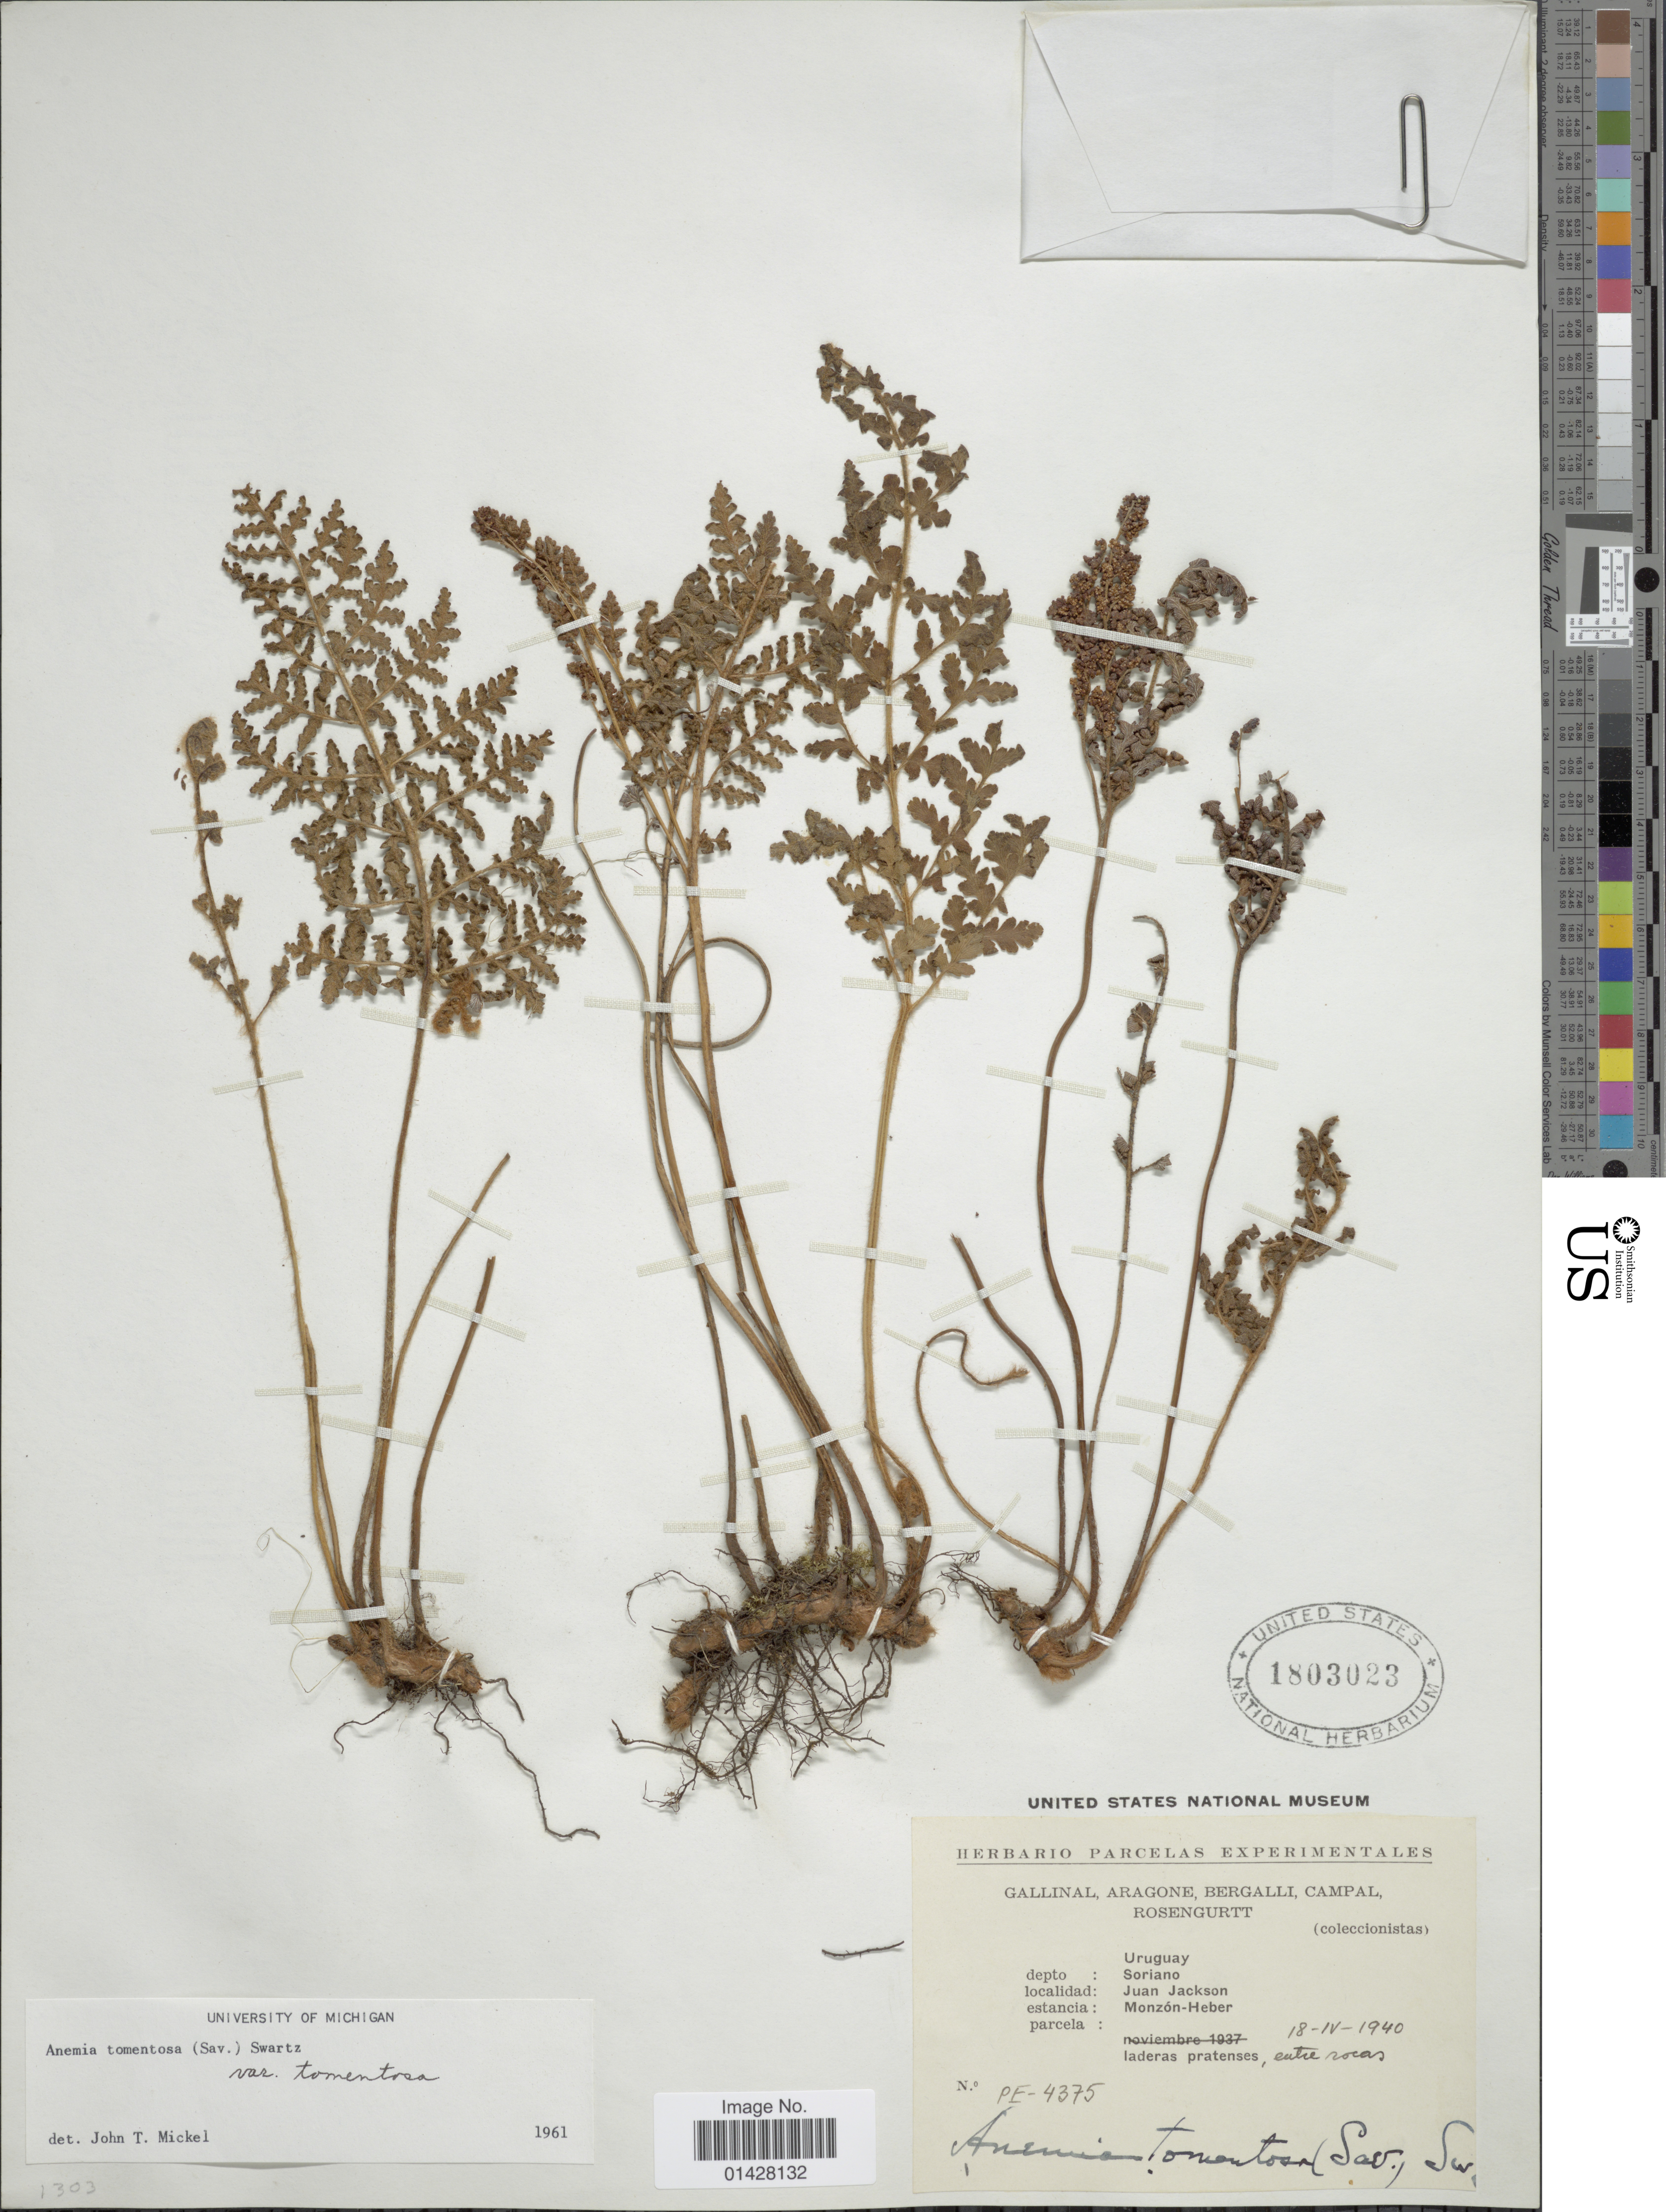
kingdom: Plantae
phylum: Tracheophyta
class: Polypodiopsida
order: Schizaeales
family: Anemiaceae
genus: Anemia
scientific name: Anemia tomentosa var. tomentosa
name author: (Sav.) Sw.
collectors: -. Gallinal, -- Aragone, -- Bergalli, -- Campal & Rosengurtt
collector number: PE-4375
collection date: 1940-04-18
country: Uruguay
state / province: Soriano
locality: Depto.: Soriano. Juan Jackson. Monzón-Heber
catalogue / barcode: US 1803023